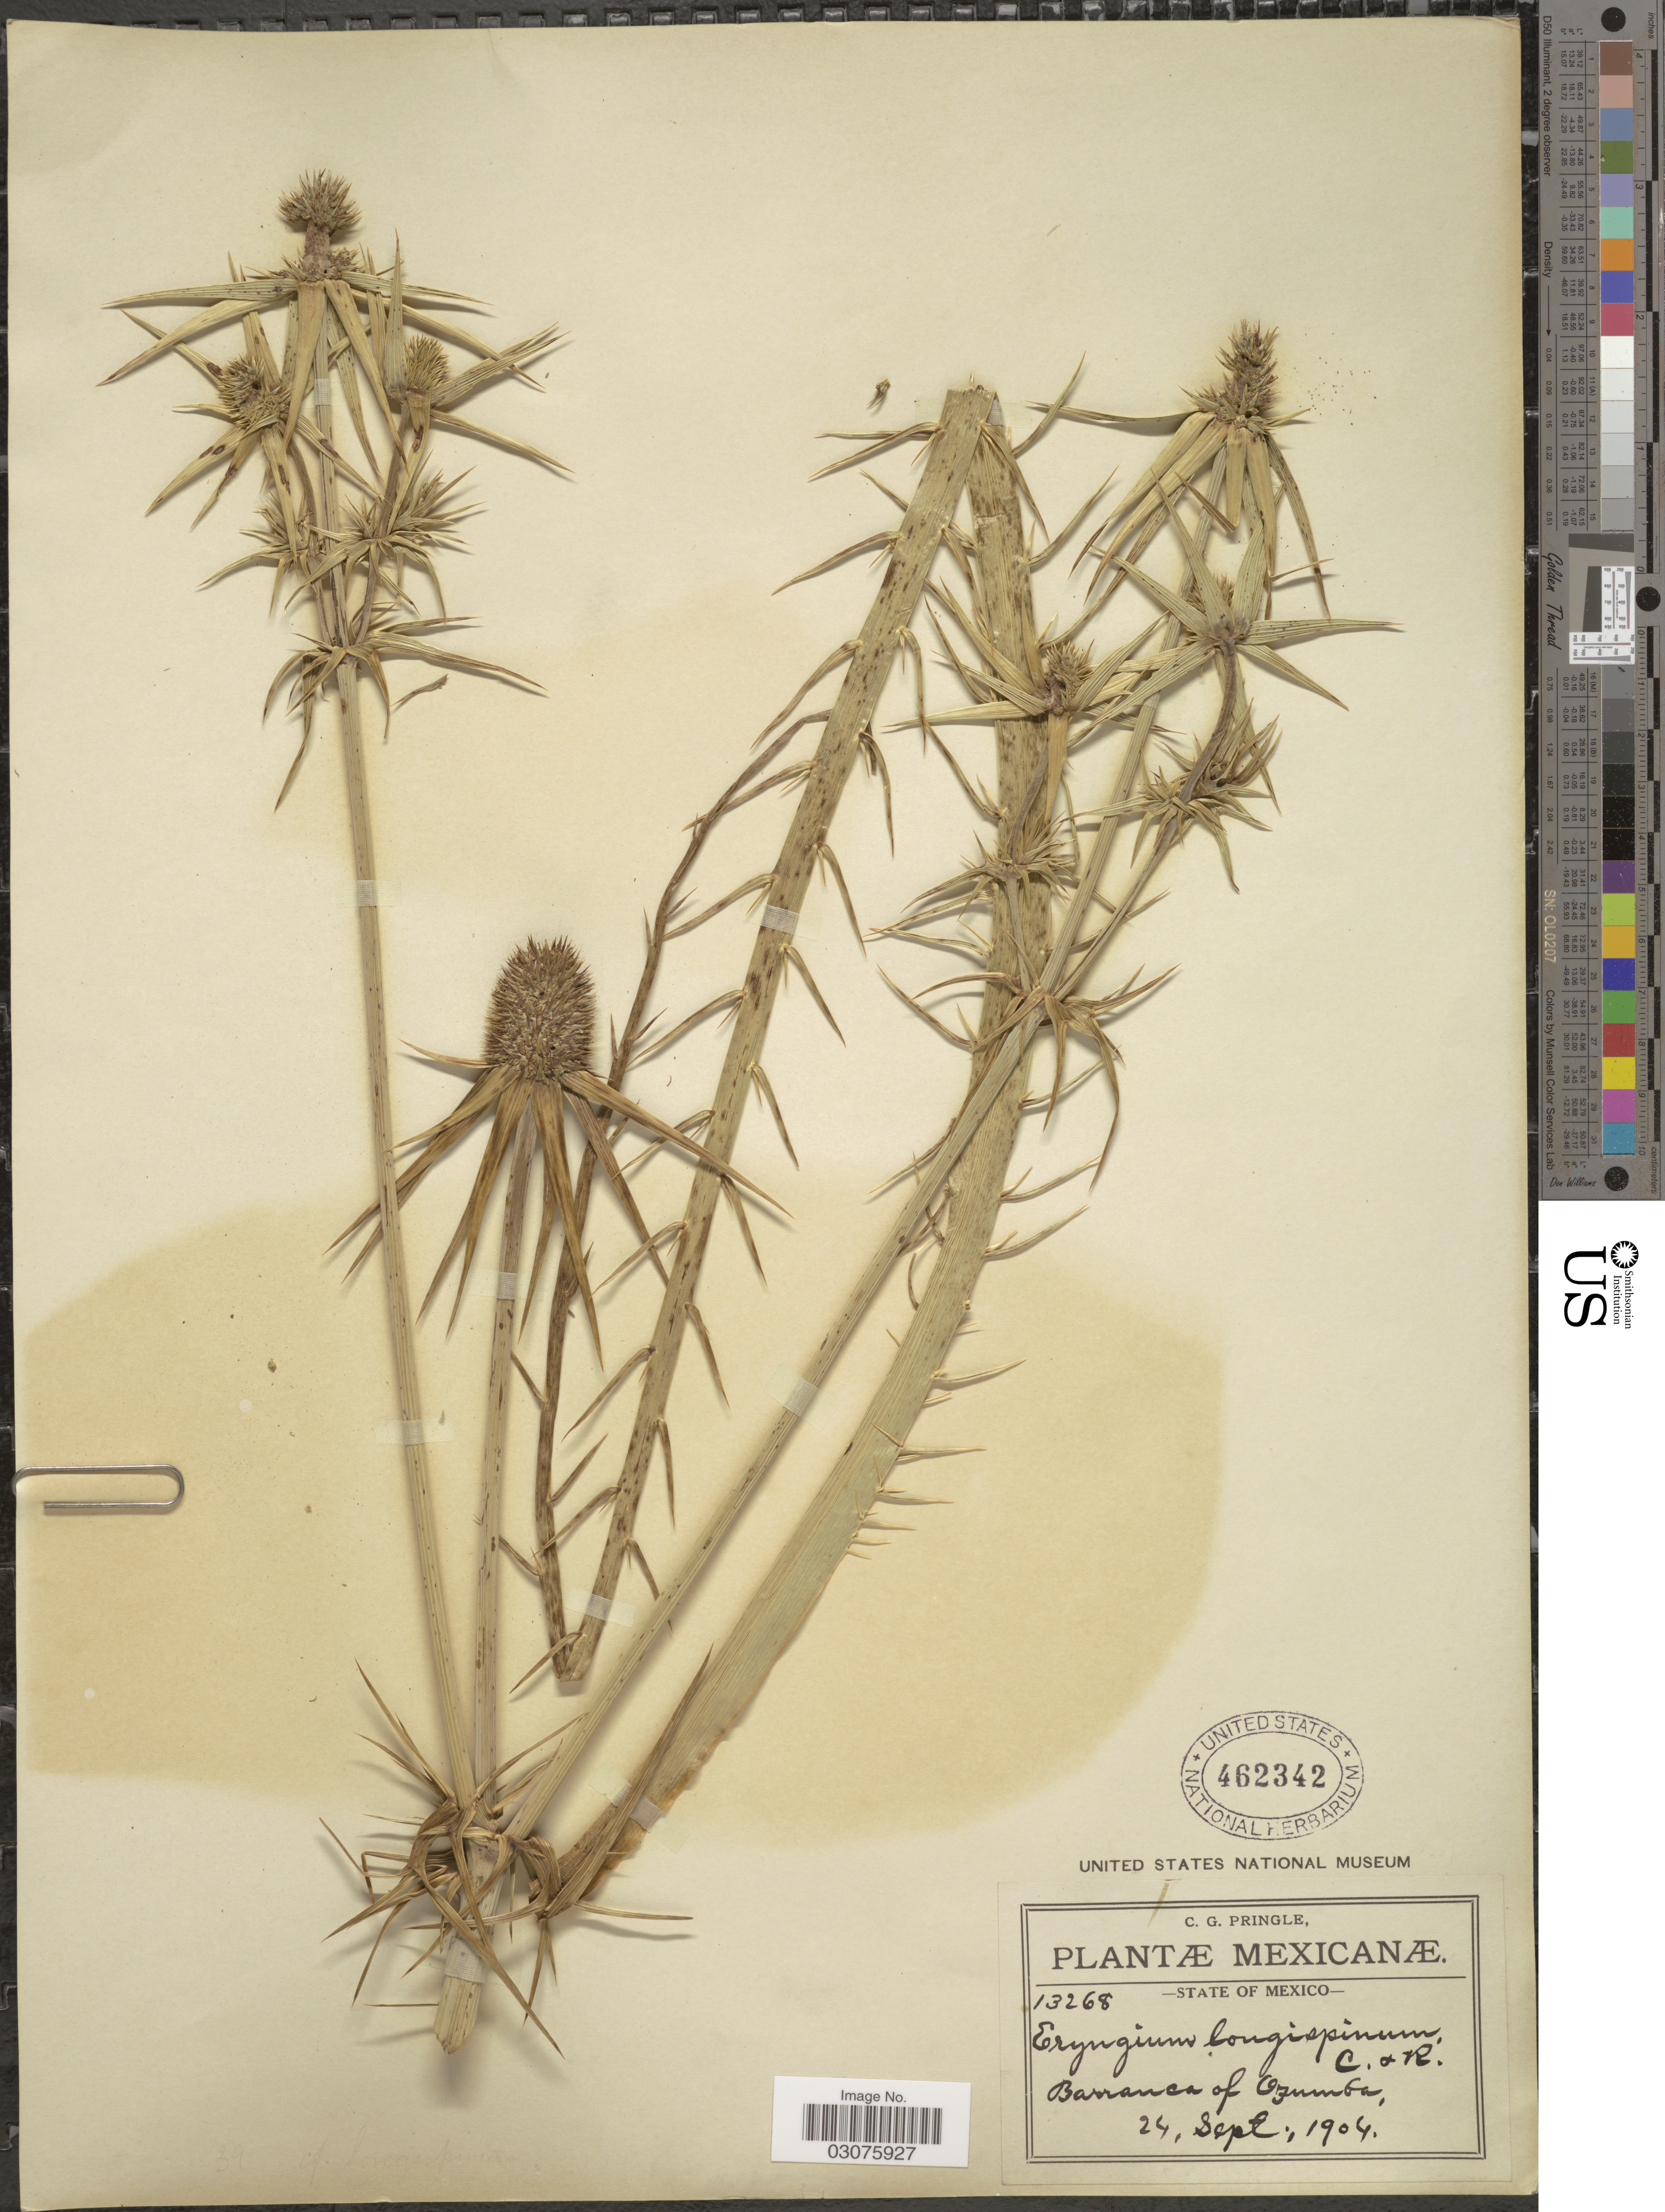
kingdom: Plantae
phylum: Tracheophyta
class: Magnoliopsida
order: Apiales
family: Apiaceae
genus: Eryngium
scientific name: Eryngium pectinatum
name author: C. Presl ex DC.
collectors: C. G. Pringle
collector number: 13268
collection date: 1904-09-24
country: Mexico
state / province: México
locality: State of Mexico. Barranca of Ozumba.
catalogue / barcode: US 462342